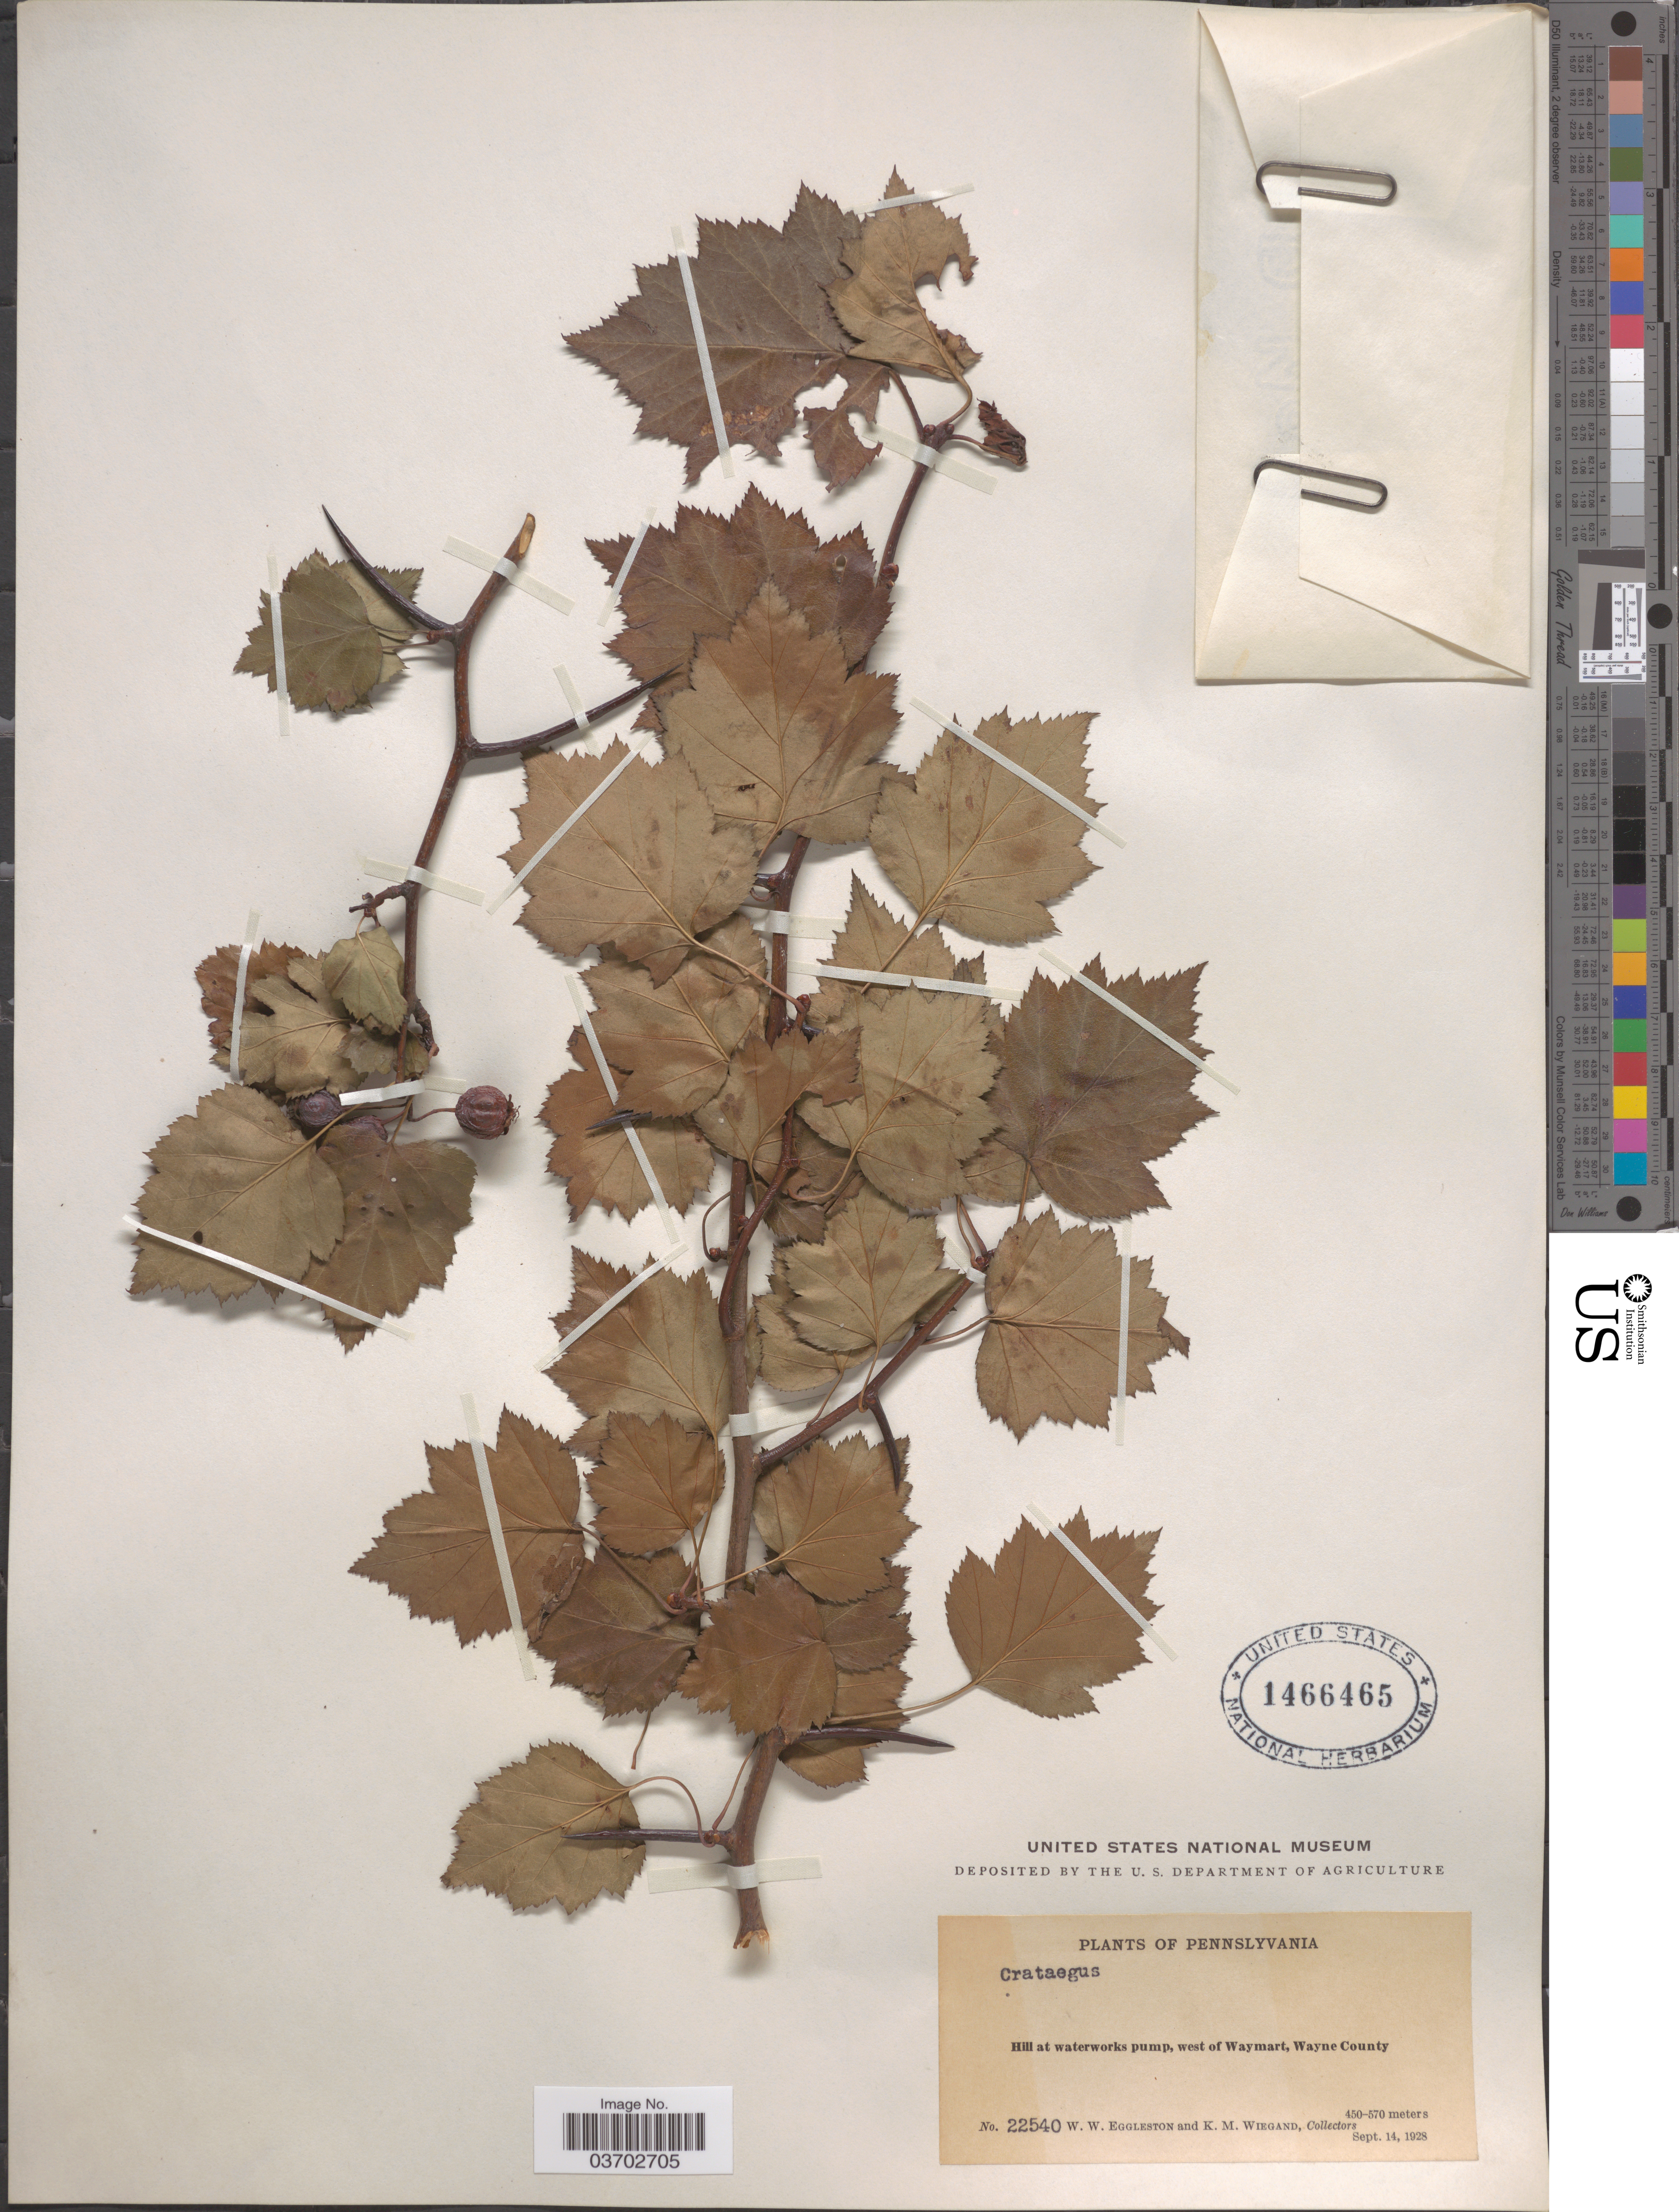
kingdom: Plantae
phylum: Tracheophyta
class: Magnoliopsida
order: Rosales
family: Rosaceae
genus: Crataegus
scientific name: Crataegus sp.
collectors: W. W. Eggleston & K. M. Wiegand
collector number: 22540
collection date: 1928-09-14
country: United States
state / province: Pennsylvania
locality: Hill at waterworks pump, west of Waymart, Wayne County.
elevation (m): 450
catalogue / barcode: US 1466465